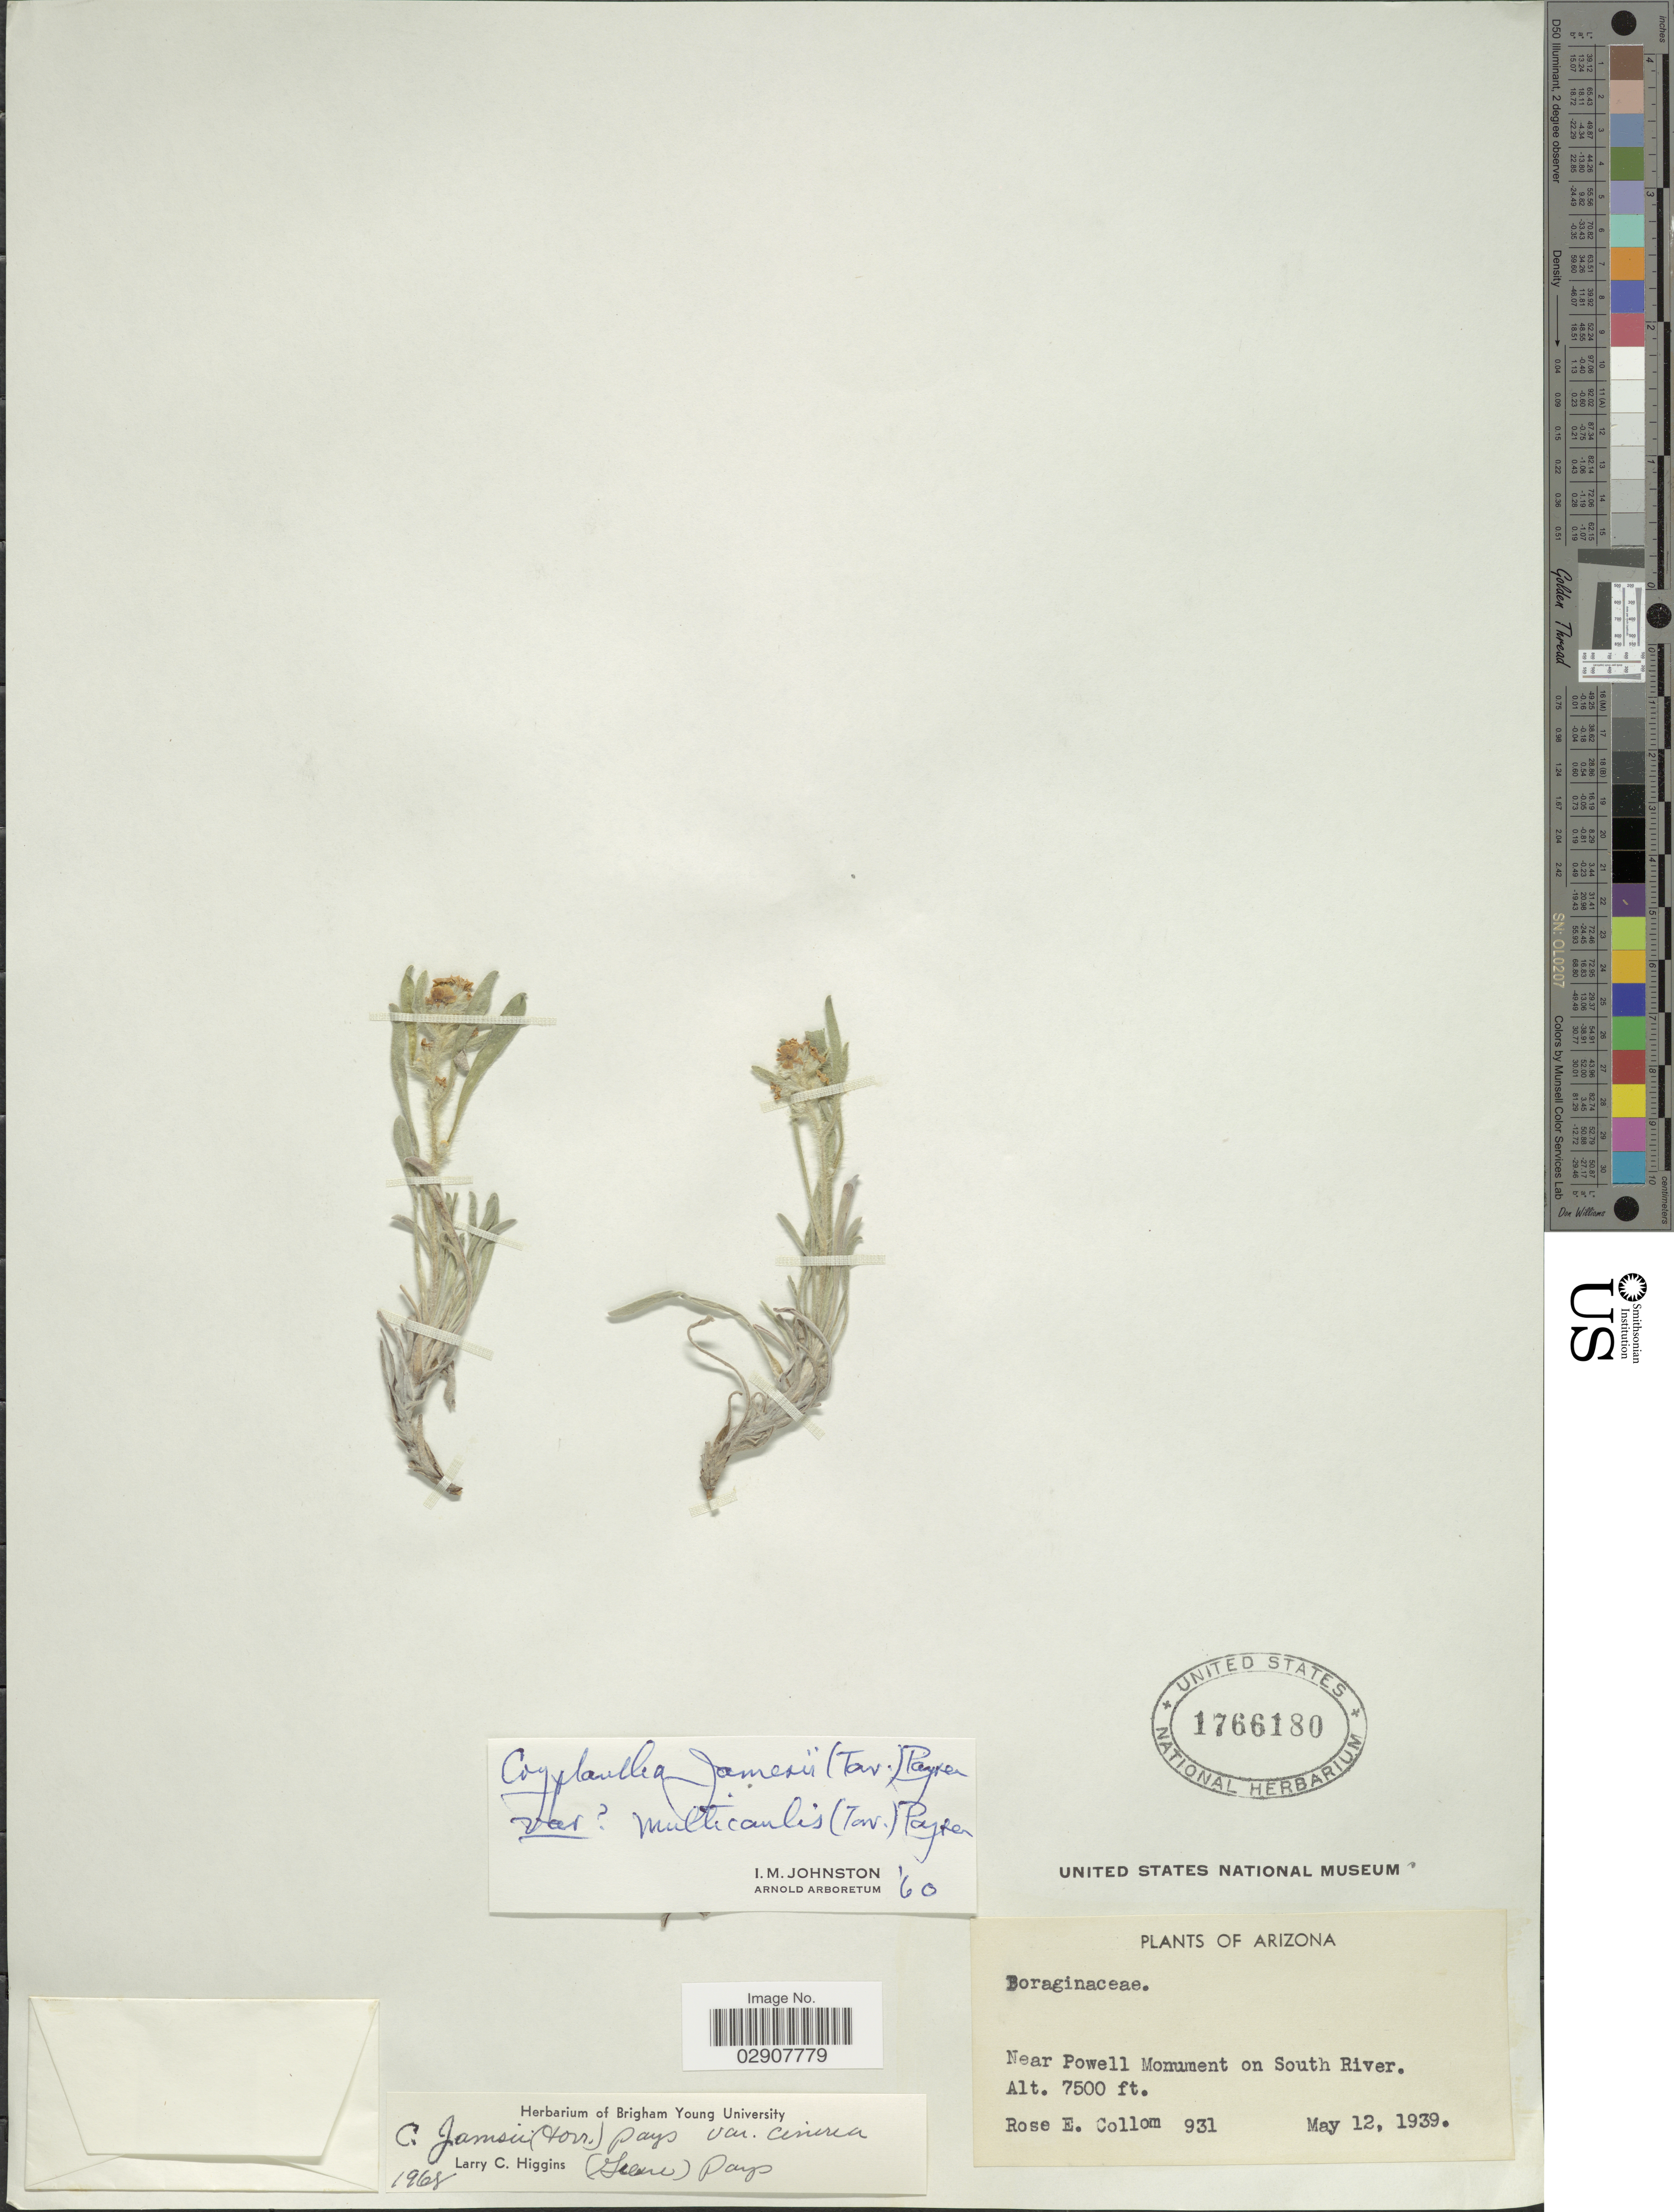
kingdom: Plantae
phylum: Tracheophyta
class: Magnoliopsida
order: Boraginales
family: Boraginaceae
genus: Cryptantha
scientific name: Cryptantha jamesii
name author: (Torr.) Payson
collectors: R. E. Collom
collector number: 931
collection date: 1939-05-12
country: United States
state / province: Arizona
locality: Near Powell Monument on South River. Arizona.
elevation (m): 2286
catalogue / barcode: US 1766180